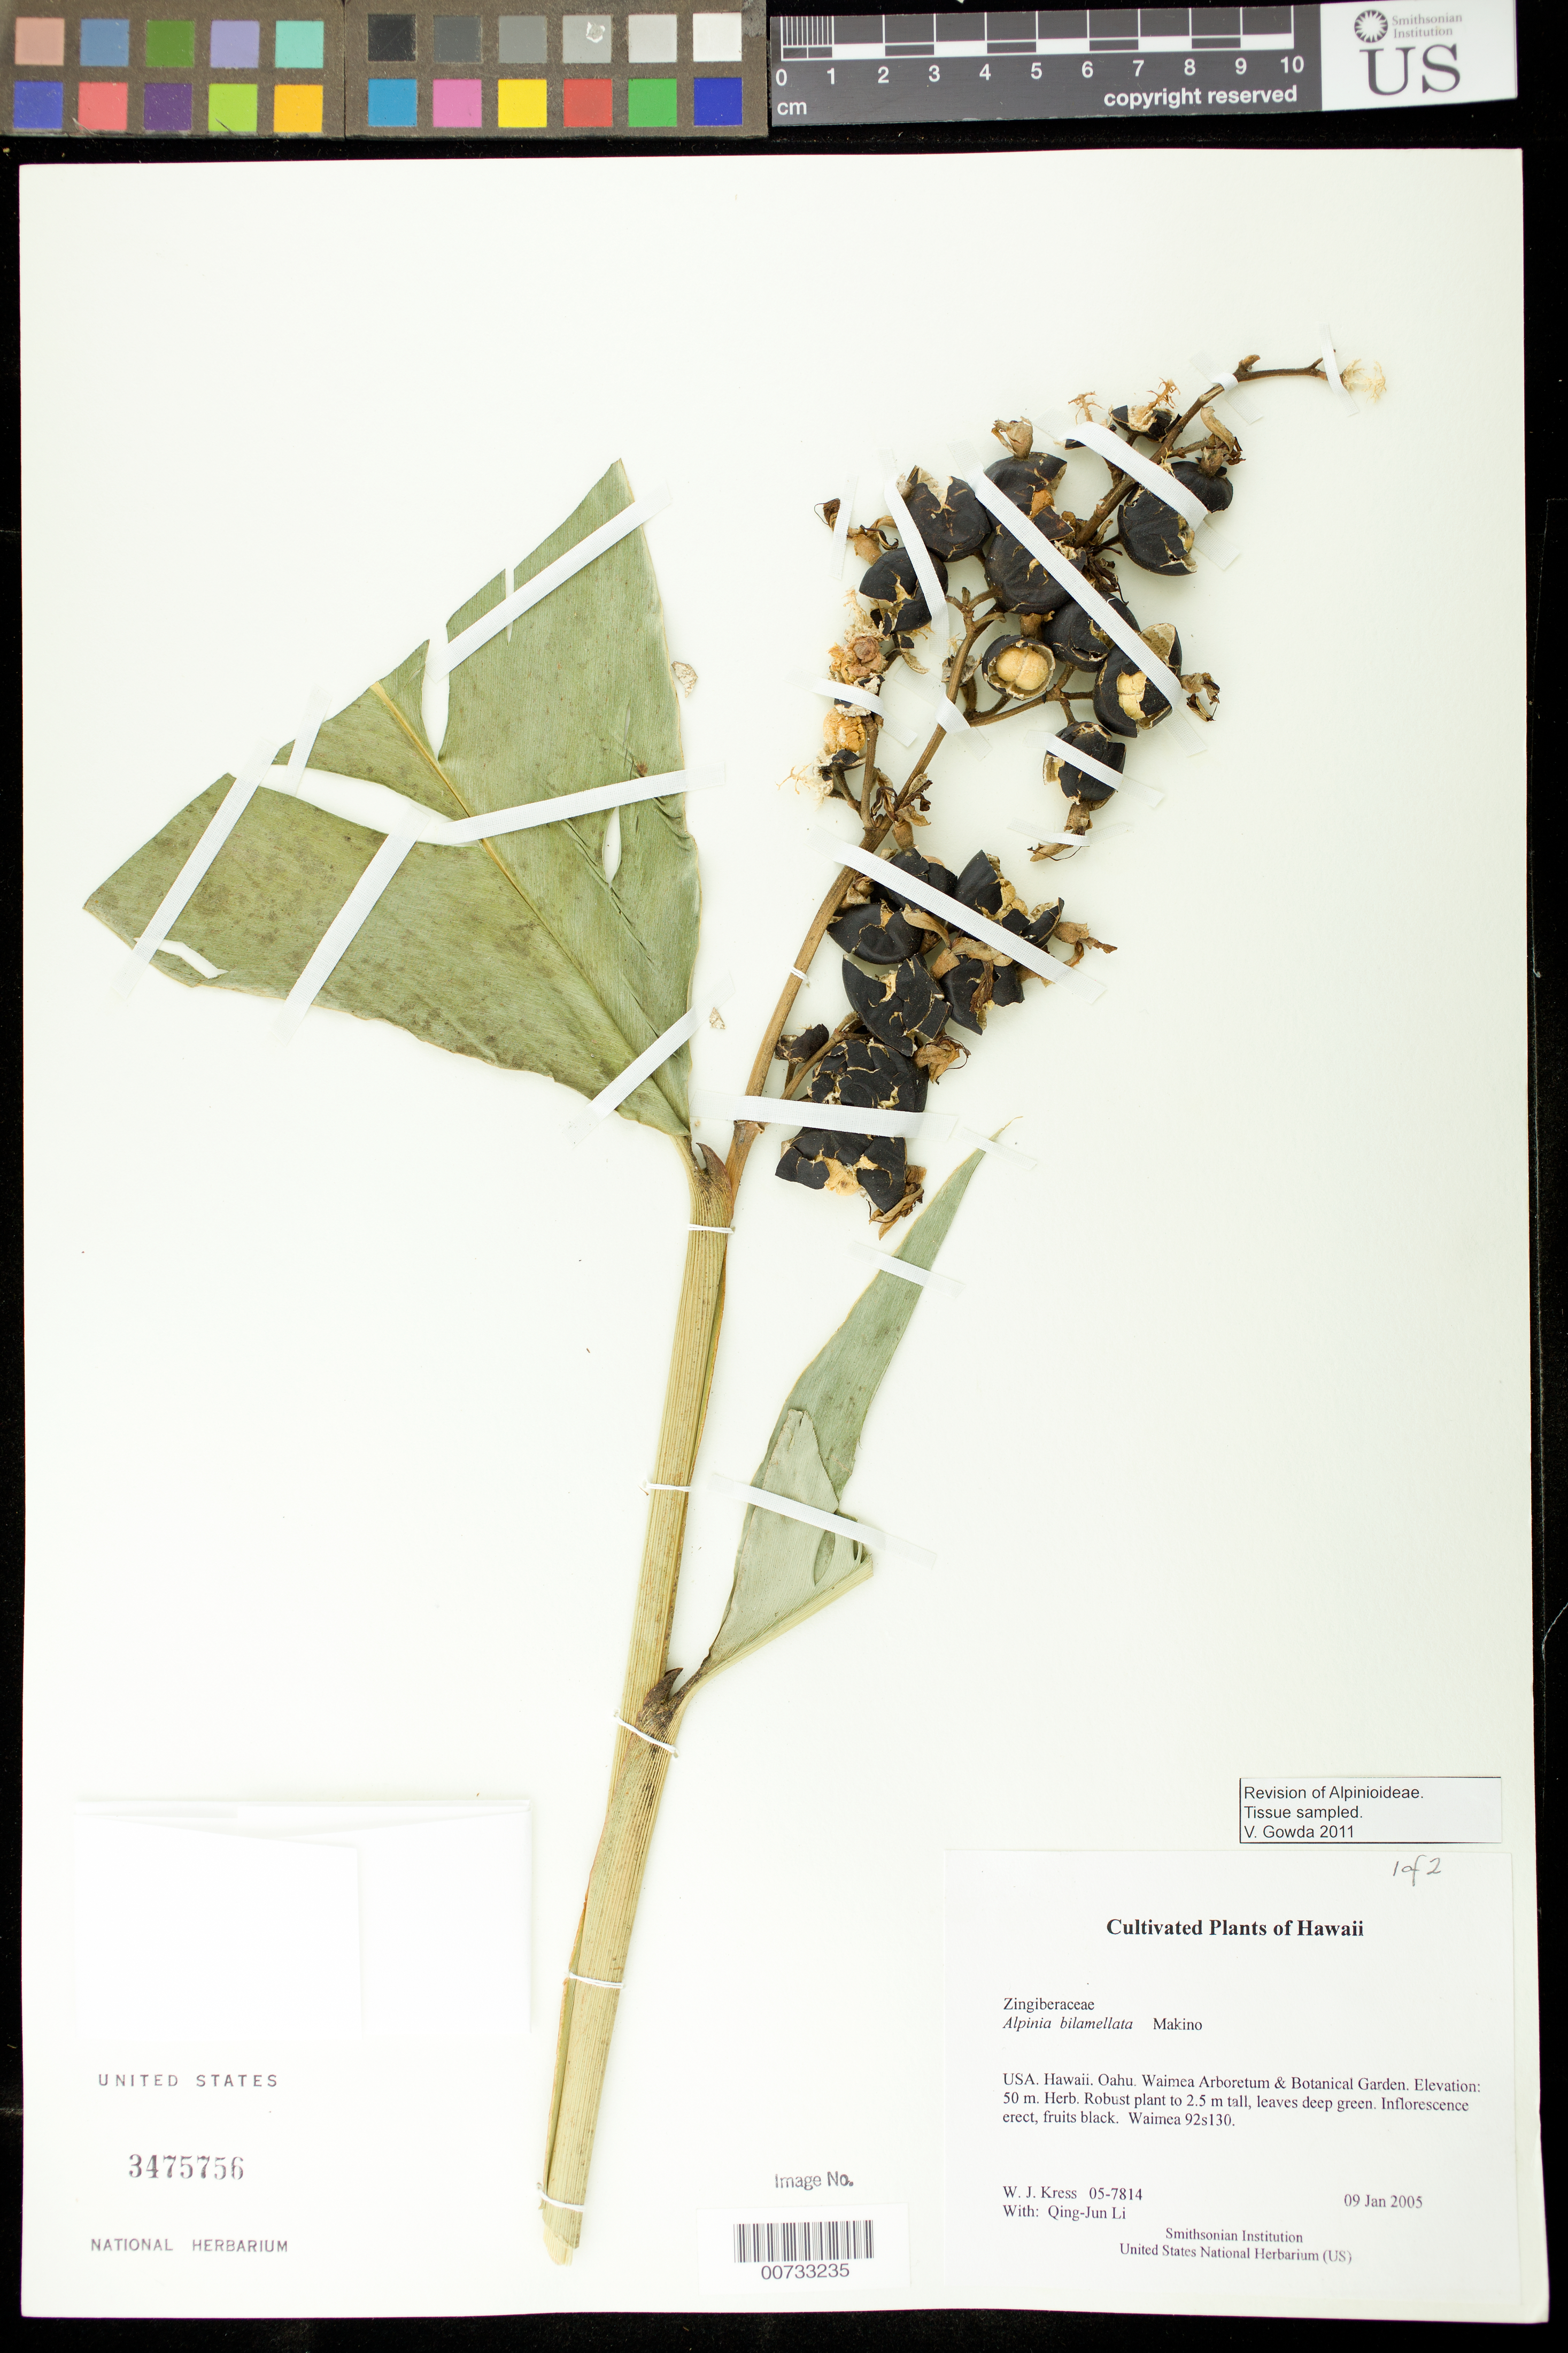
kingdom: Plantae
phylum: Tracheophyta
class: Liliopsida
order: Zingiberales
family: Zingiberaceae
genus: Alpinia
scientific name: Alpinia bilamellata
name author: Makino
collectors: W. J. Kress & Q. J. Li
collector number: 05-7814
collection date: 2005-01-09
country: United States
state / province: Hawaii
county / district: Kauai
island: Oahu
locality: Waimea Arboretum and Botanical Garden, Haleiwa.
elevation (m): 50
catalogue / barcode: US 3475756